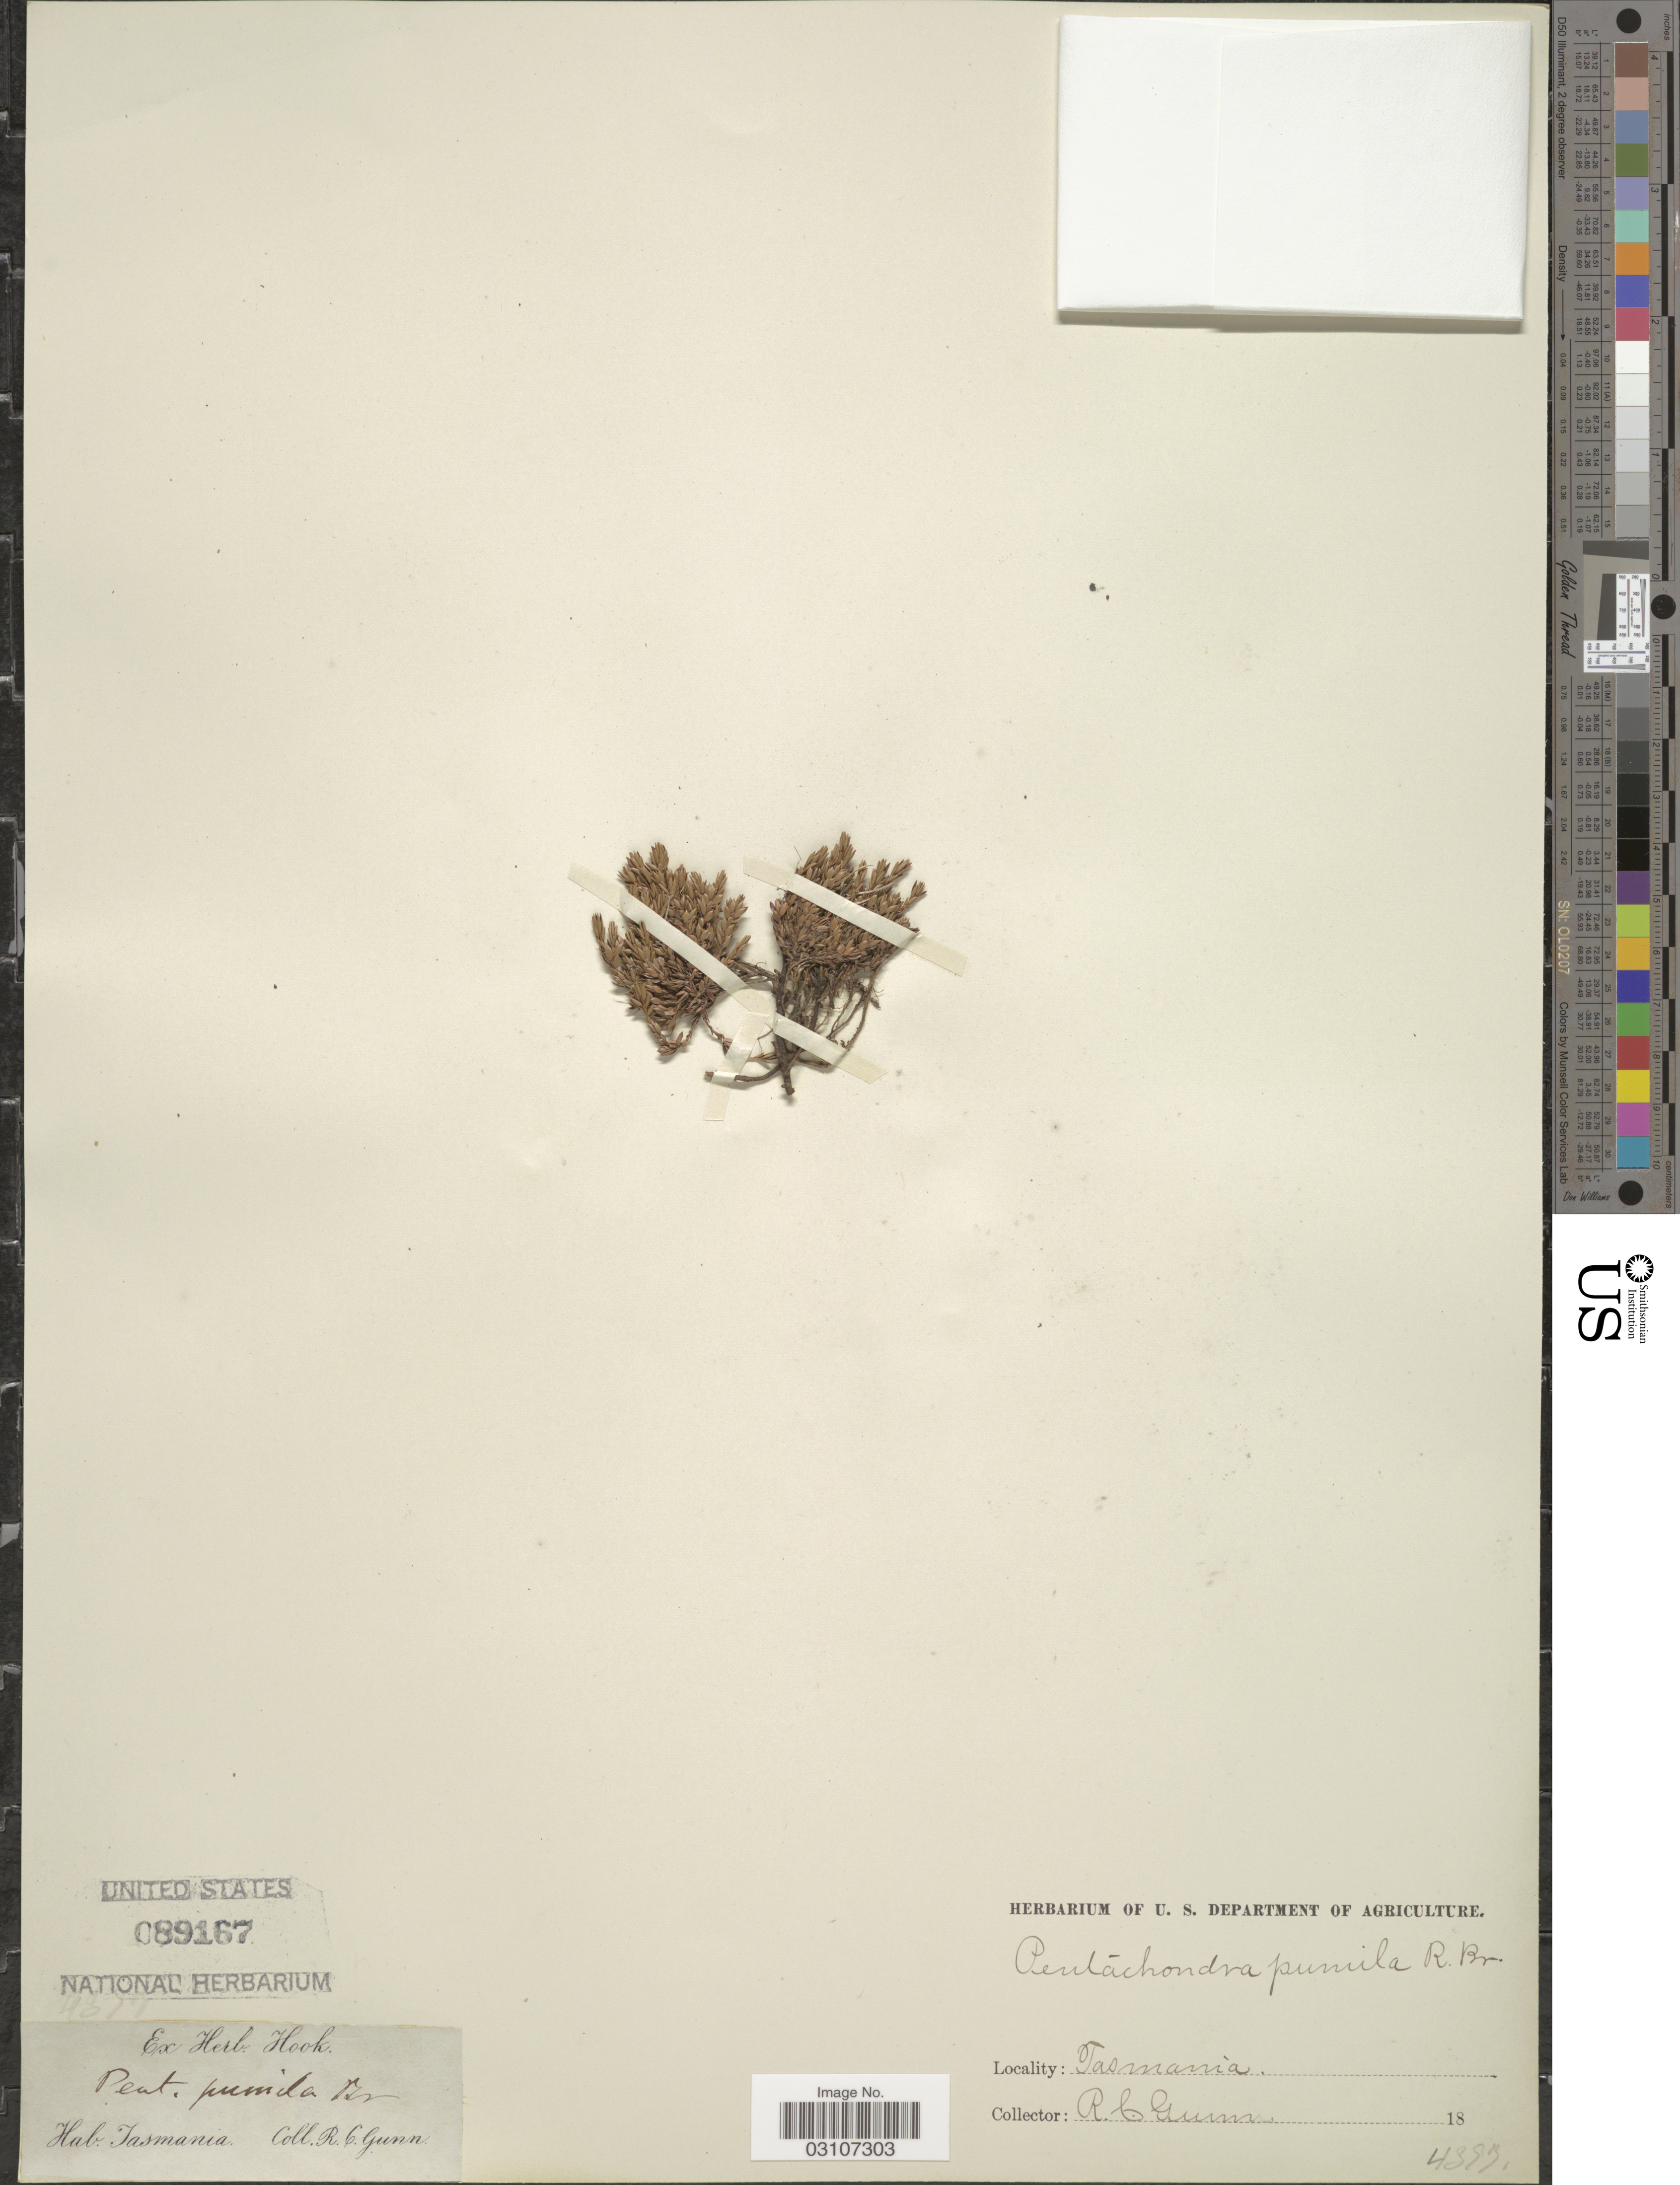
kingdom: Plantae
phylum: Tracheophyta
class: Magnoliopsida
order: Ericales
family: Ericaceae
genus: Pentachondra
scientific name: Pentachondra pumila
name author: (J.R. Forst. & G. Forst.) R. Br.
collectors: R. Gunn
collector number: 4393*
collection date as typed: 18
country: Australia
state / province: Tasmania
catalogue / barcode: US 89167